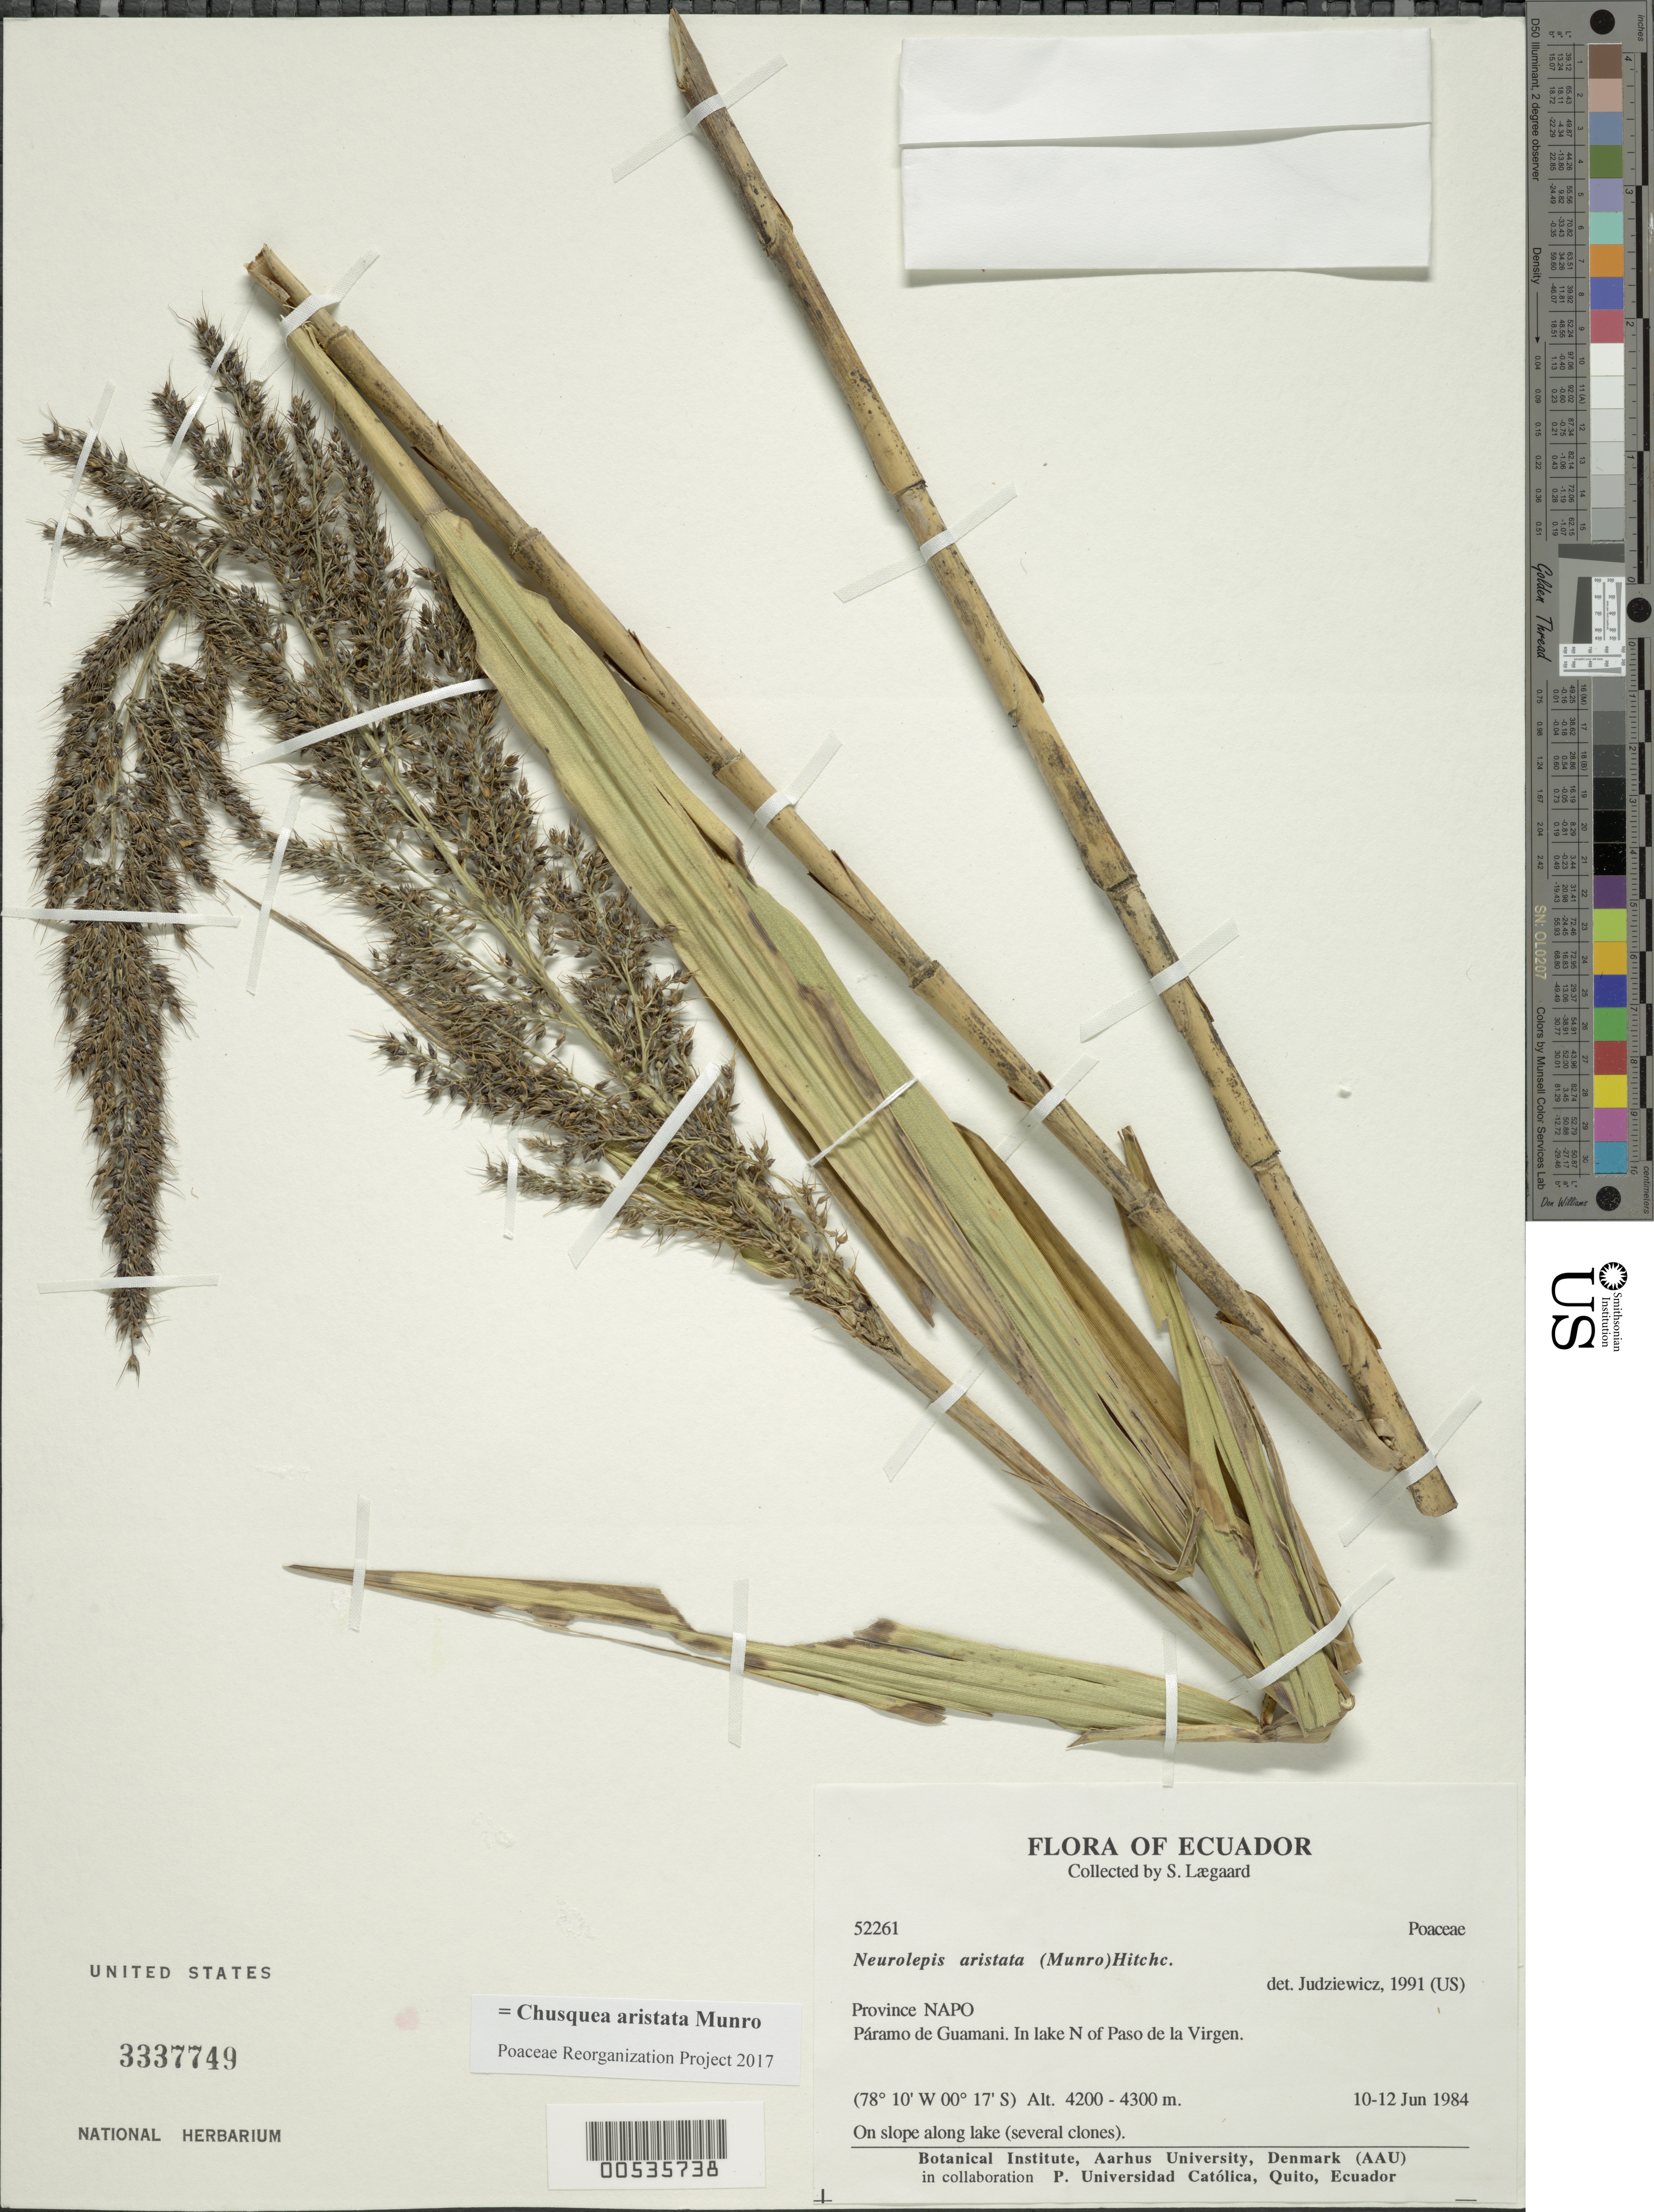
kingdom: Plantae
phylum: Tracheophyta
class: Liliopsida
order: Poales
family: Poaceae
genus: Chusquea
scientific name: Chusquea aristata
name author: Munro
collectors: S. Lægaard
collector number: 52261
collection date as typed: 10 Jun 1984 to 12 Jun 1984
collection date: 1984-06-10/1984-06-12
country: Ecuador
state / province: Napo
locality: Paramo de guamani, N of Paso de la Virgen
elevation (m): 4200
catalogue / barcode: US 3337749